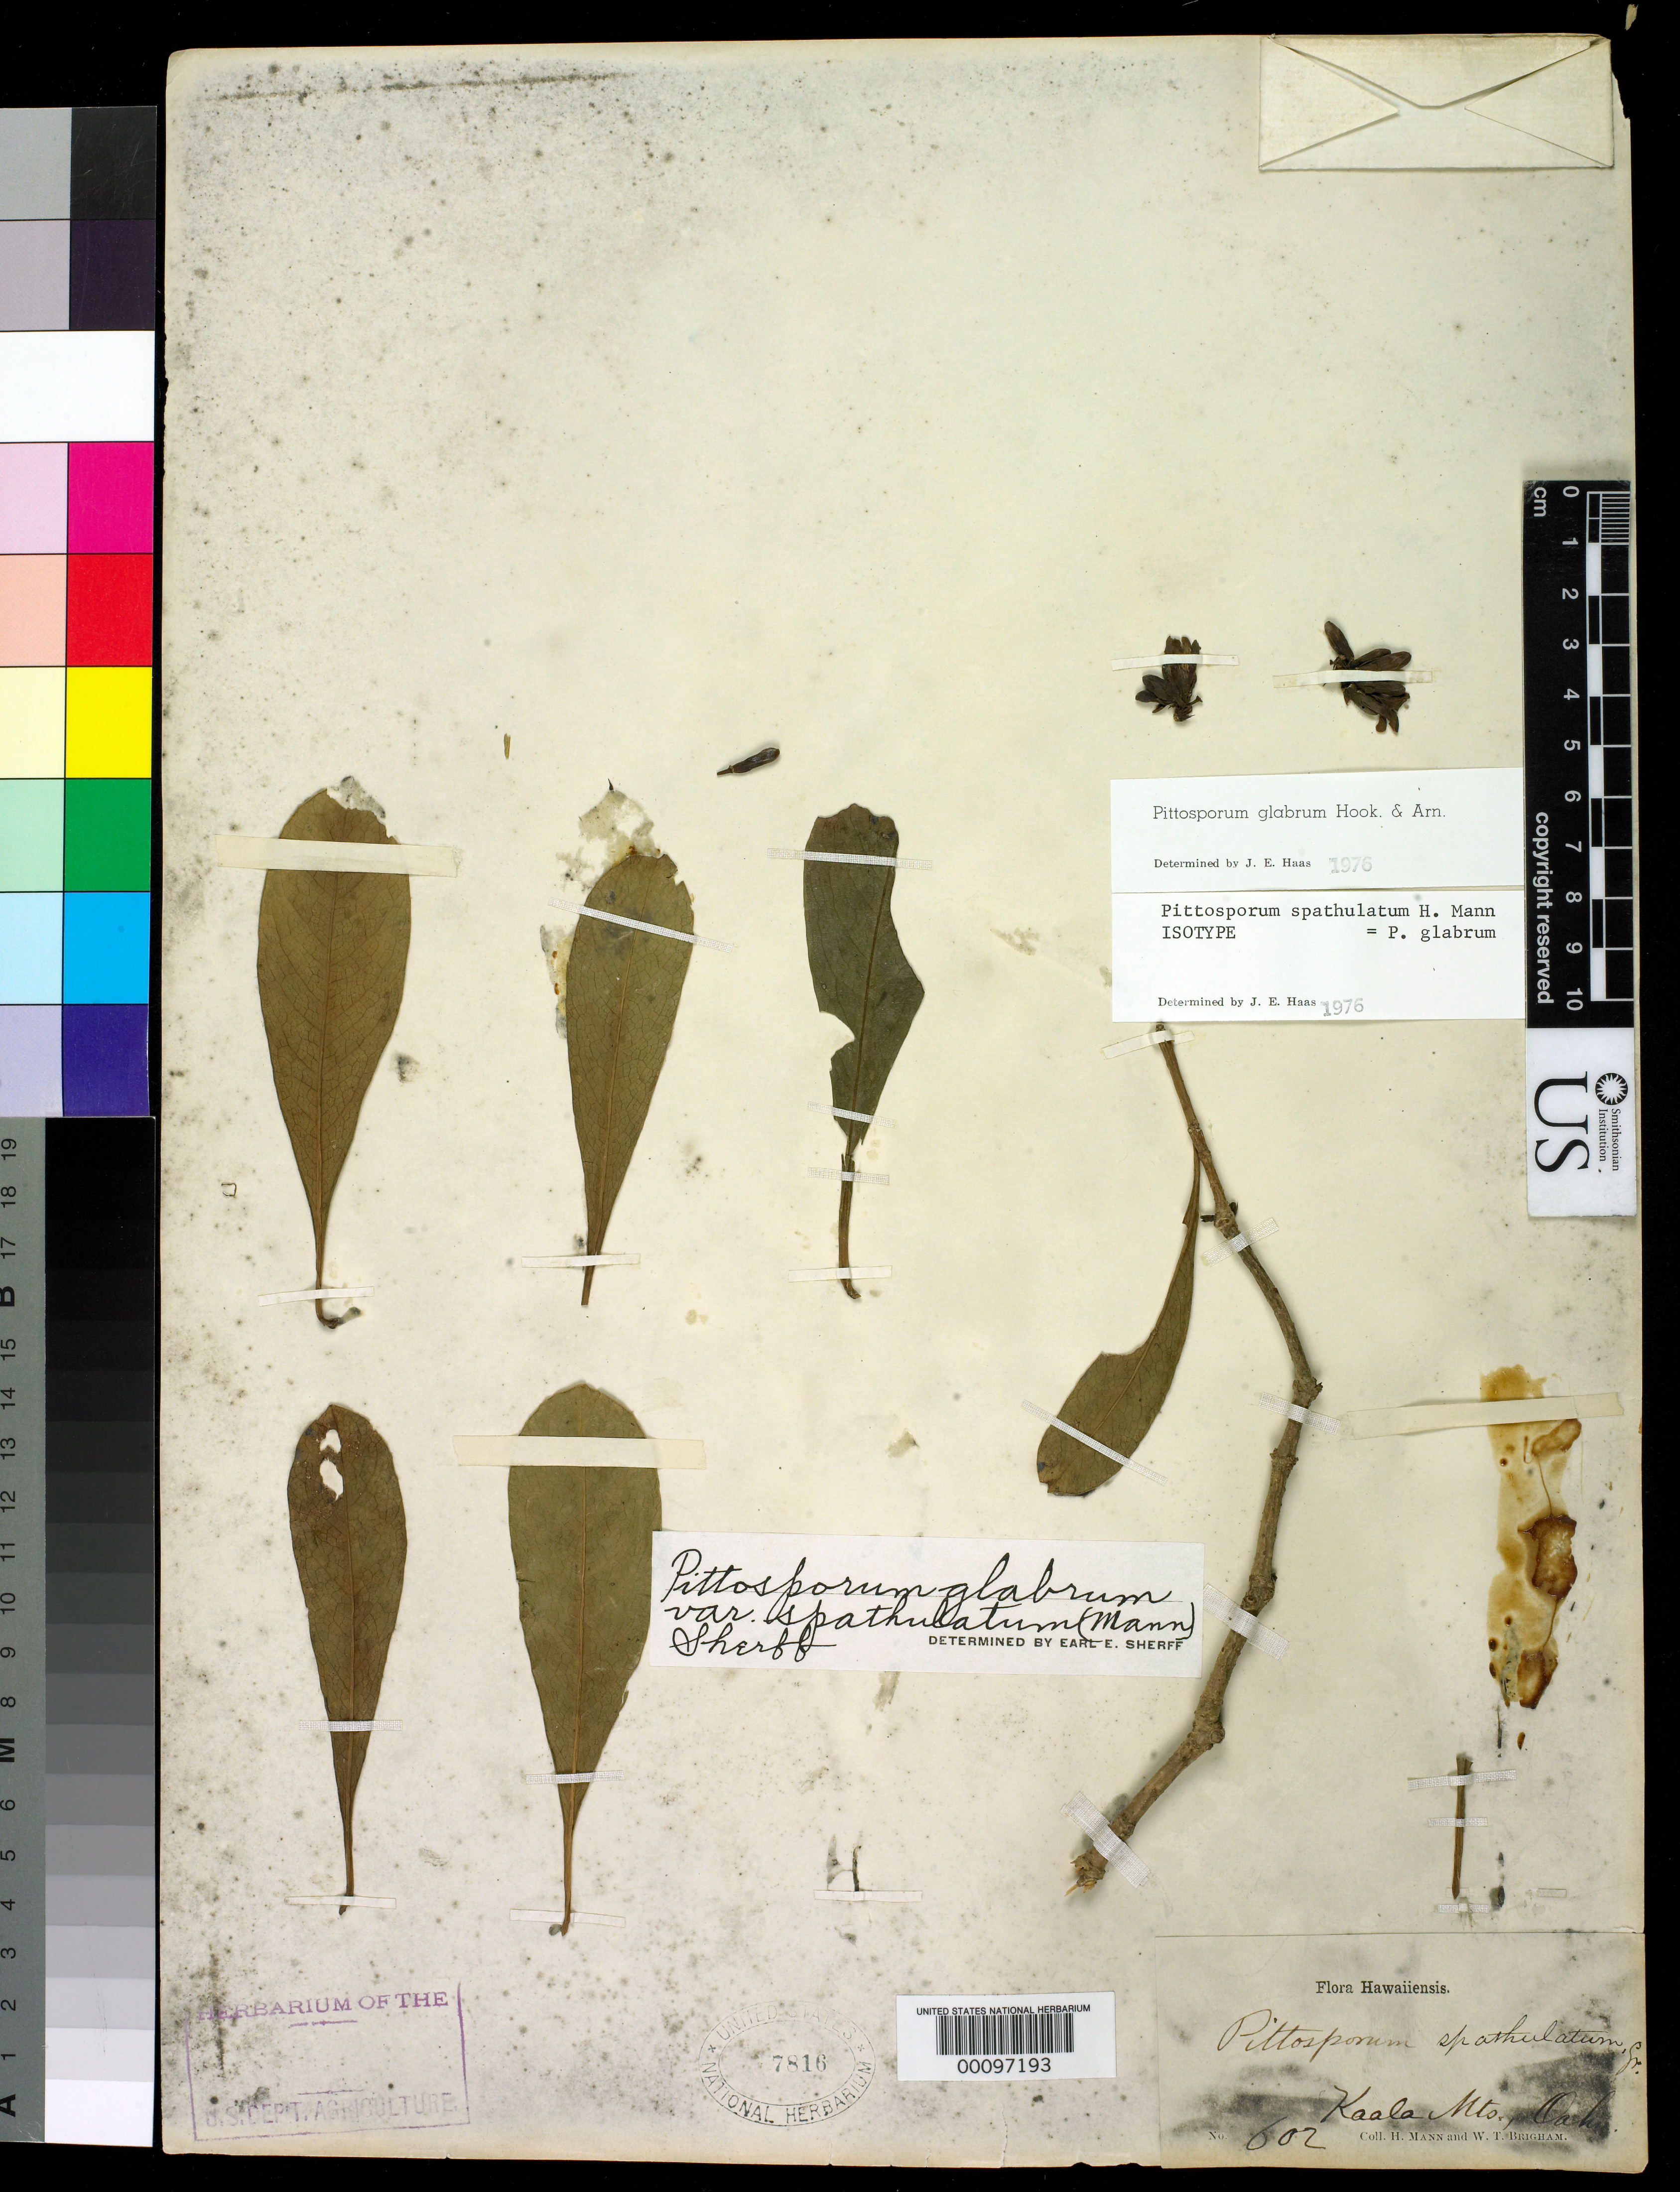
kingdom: Plantae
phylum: Tracheophyta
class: Magnoliopsida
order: Apiales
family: Pittosporaceae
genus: Pittosporum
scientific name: Pittosporum spathulatum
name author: H. Mann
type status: Isotype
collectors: H. Mann & W. T. Brigham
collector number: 602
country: United States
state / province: Hawaii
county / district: Honolulu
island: Oahu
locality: Kaala Mts.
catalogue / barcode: US 7816